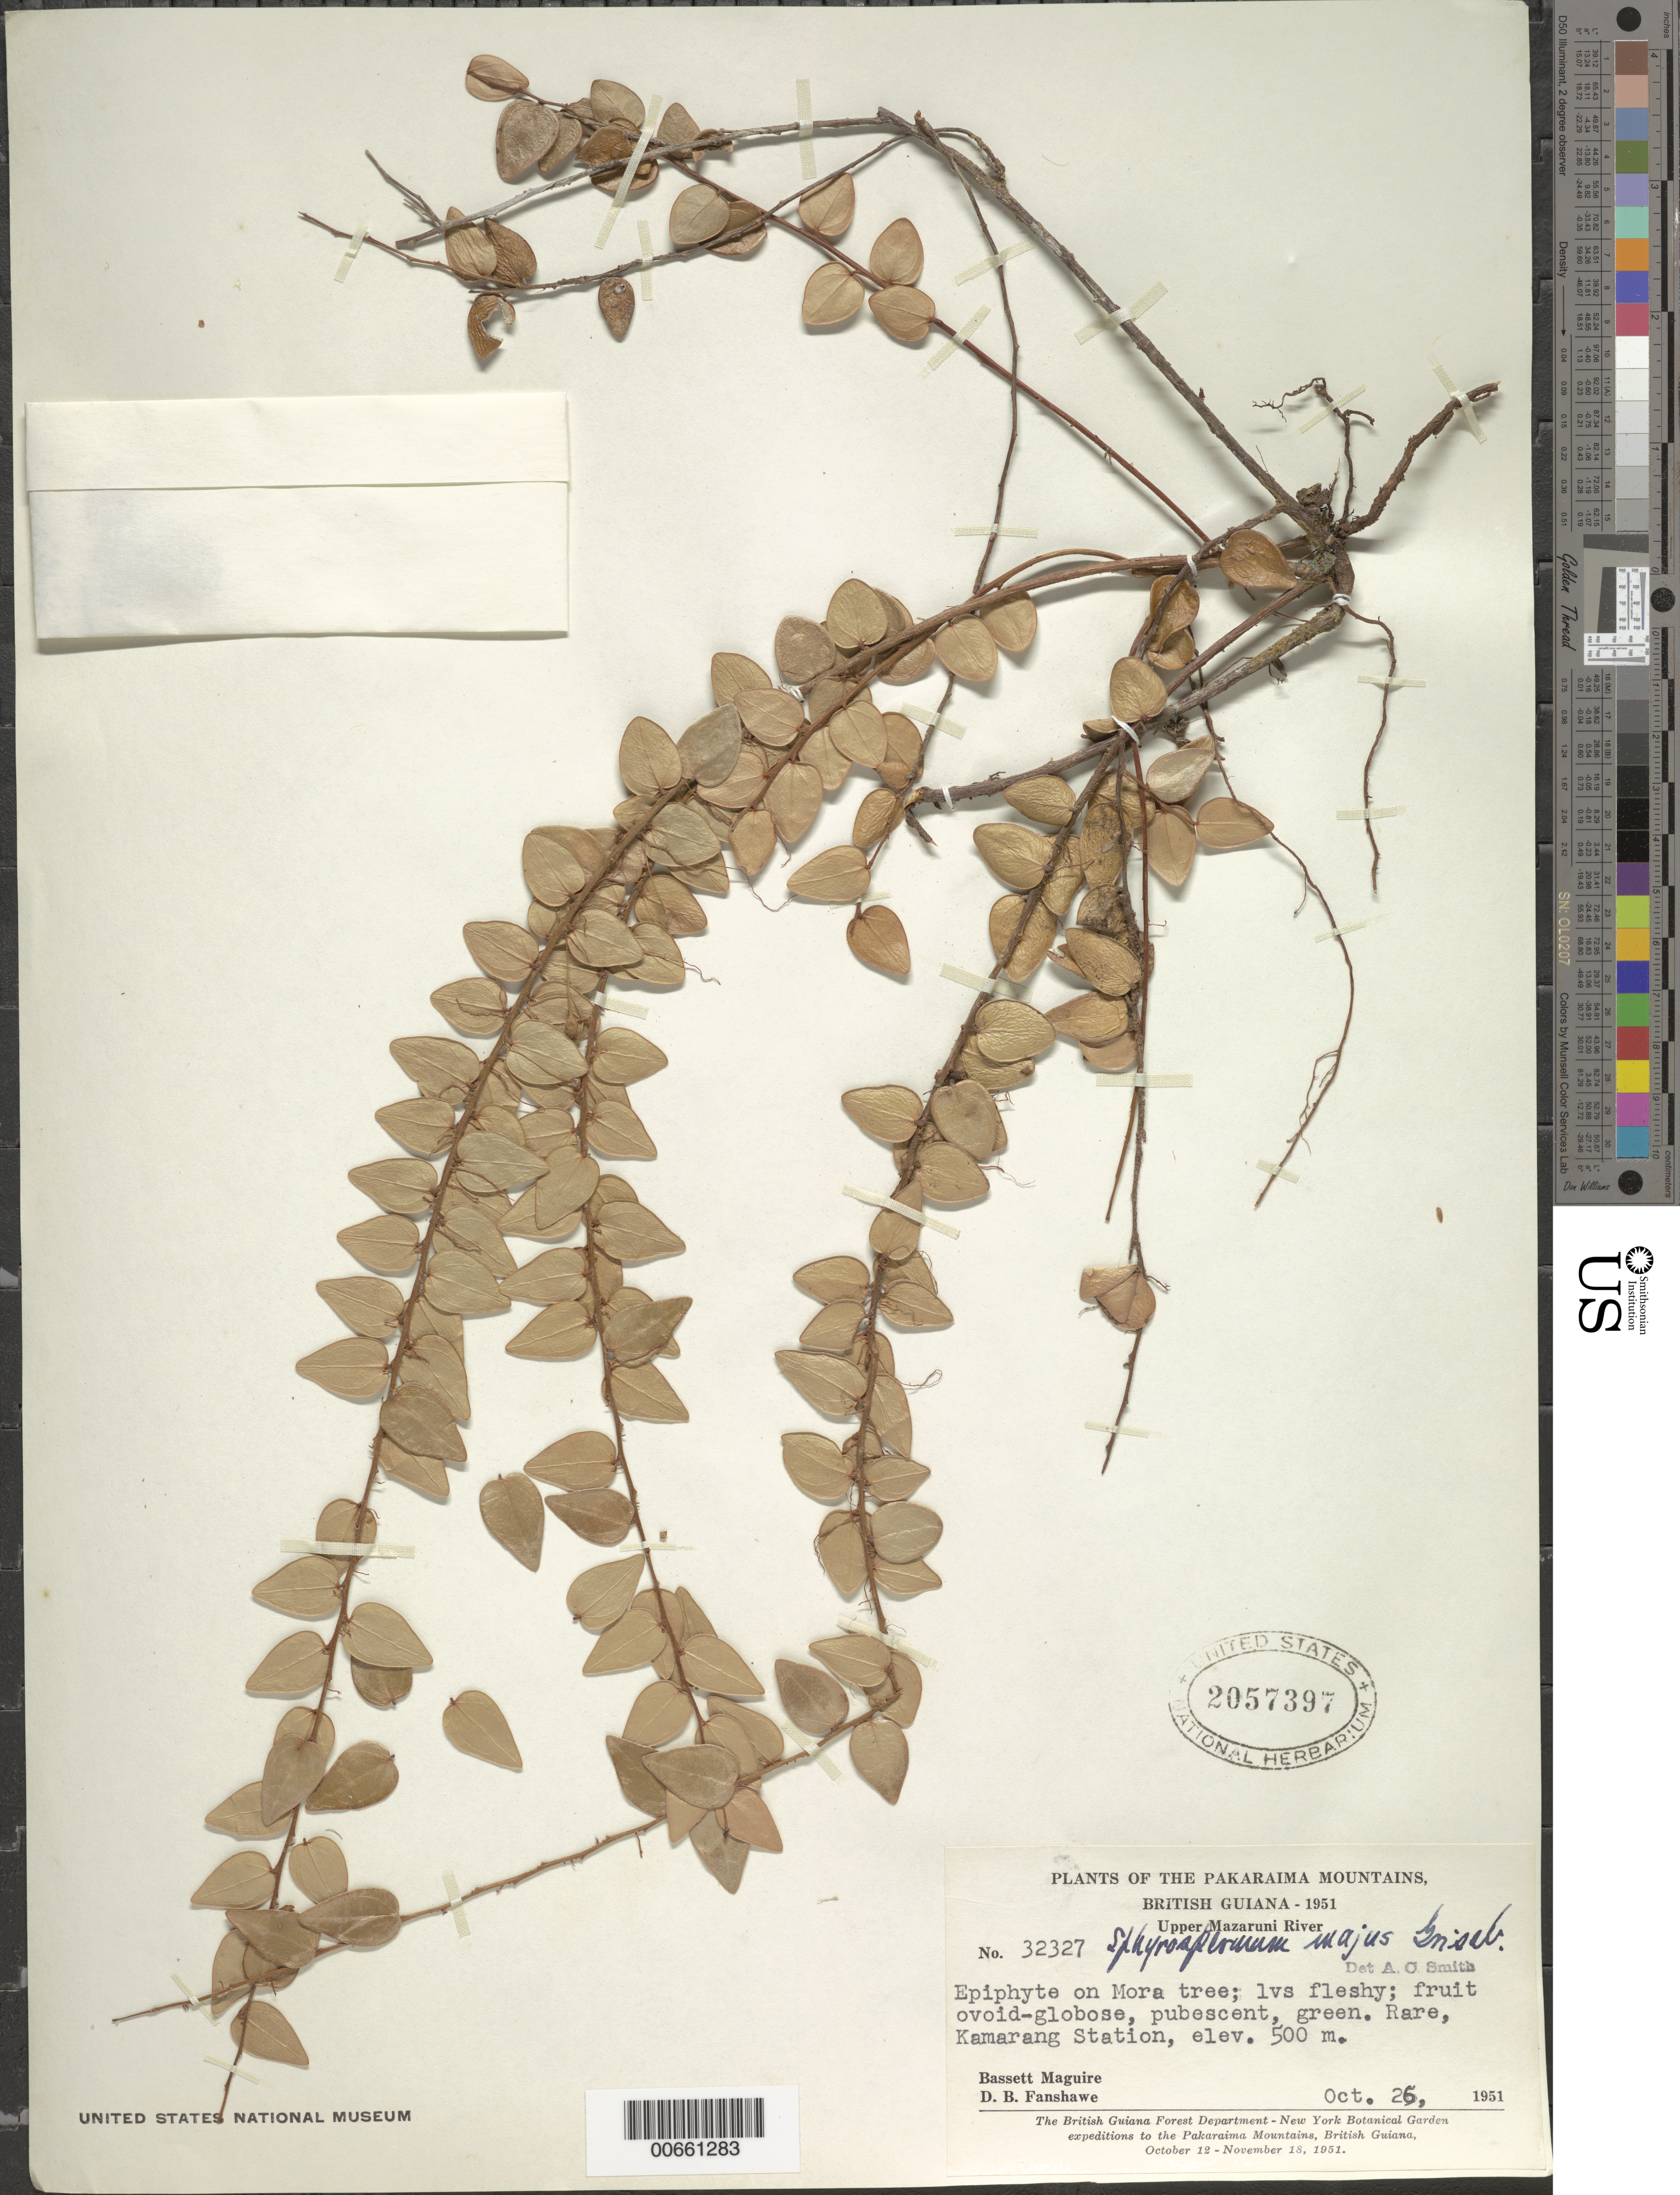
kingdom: Plantae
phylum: Tracheophyta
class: Magnoliopsida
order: Ericales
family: Ericaceae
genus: Sphyrospermum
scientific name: Sphyrospermum majus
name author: Griseb.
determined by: Smith, A. C.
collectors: B. Maguire & D. B. Fanshawe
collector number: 32327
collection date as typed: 26-Oct-51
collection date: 1951-10-26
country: Guyana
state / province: Cuyuni-Mazaruni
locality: Kamarang Station, Upper Mazaruni River, Pakaraima Mts.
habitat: Mora tree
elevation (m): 500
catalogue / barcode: US 2057397